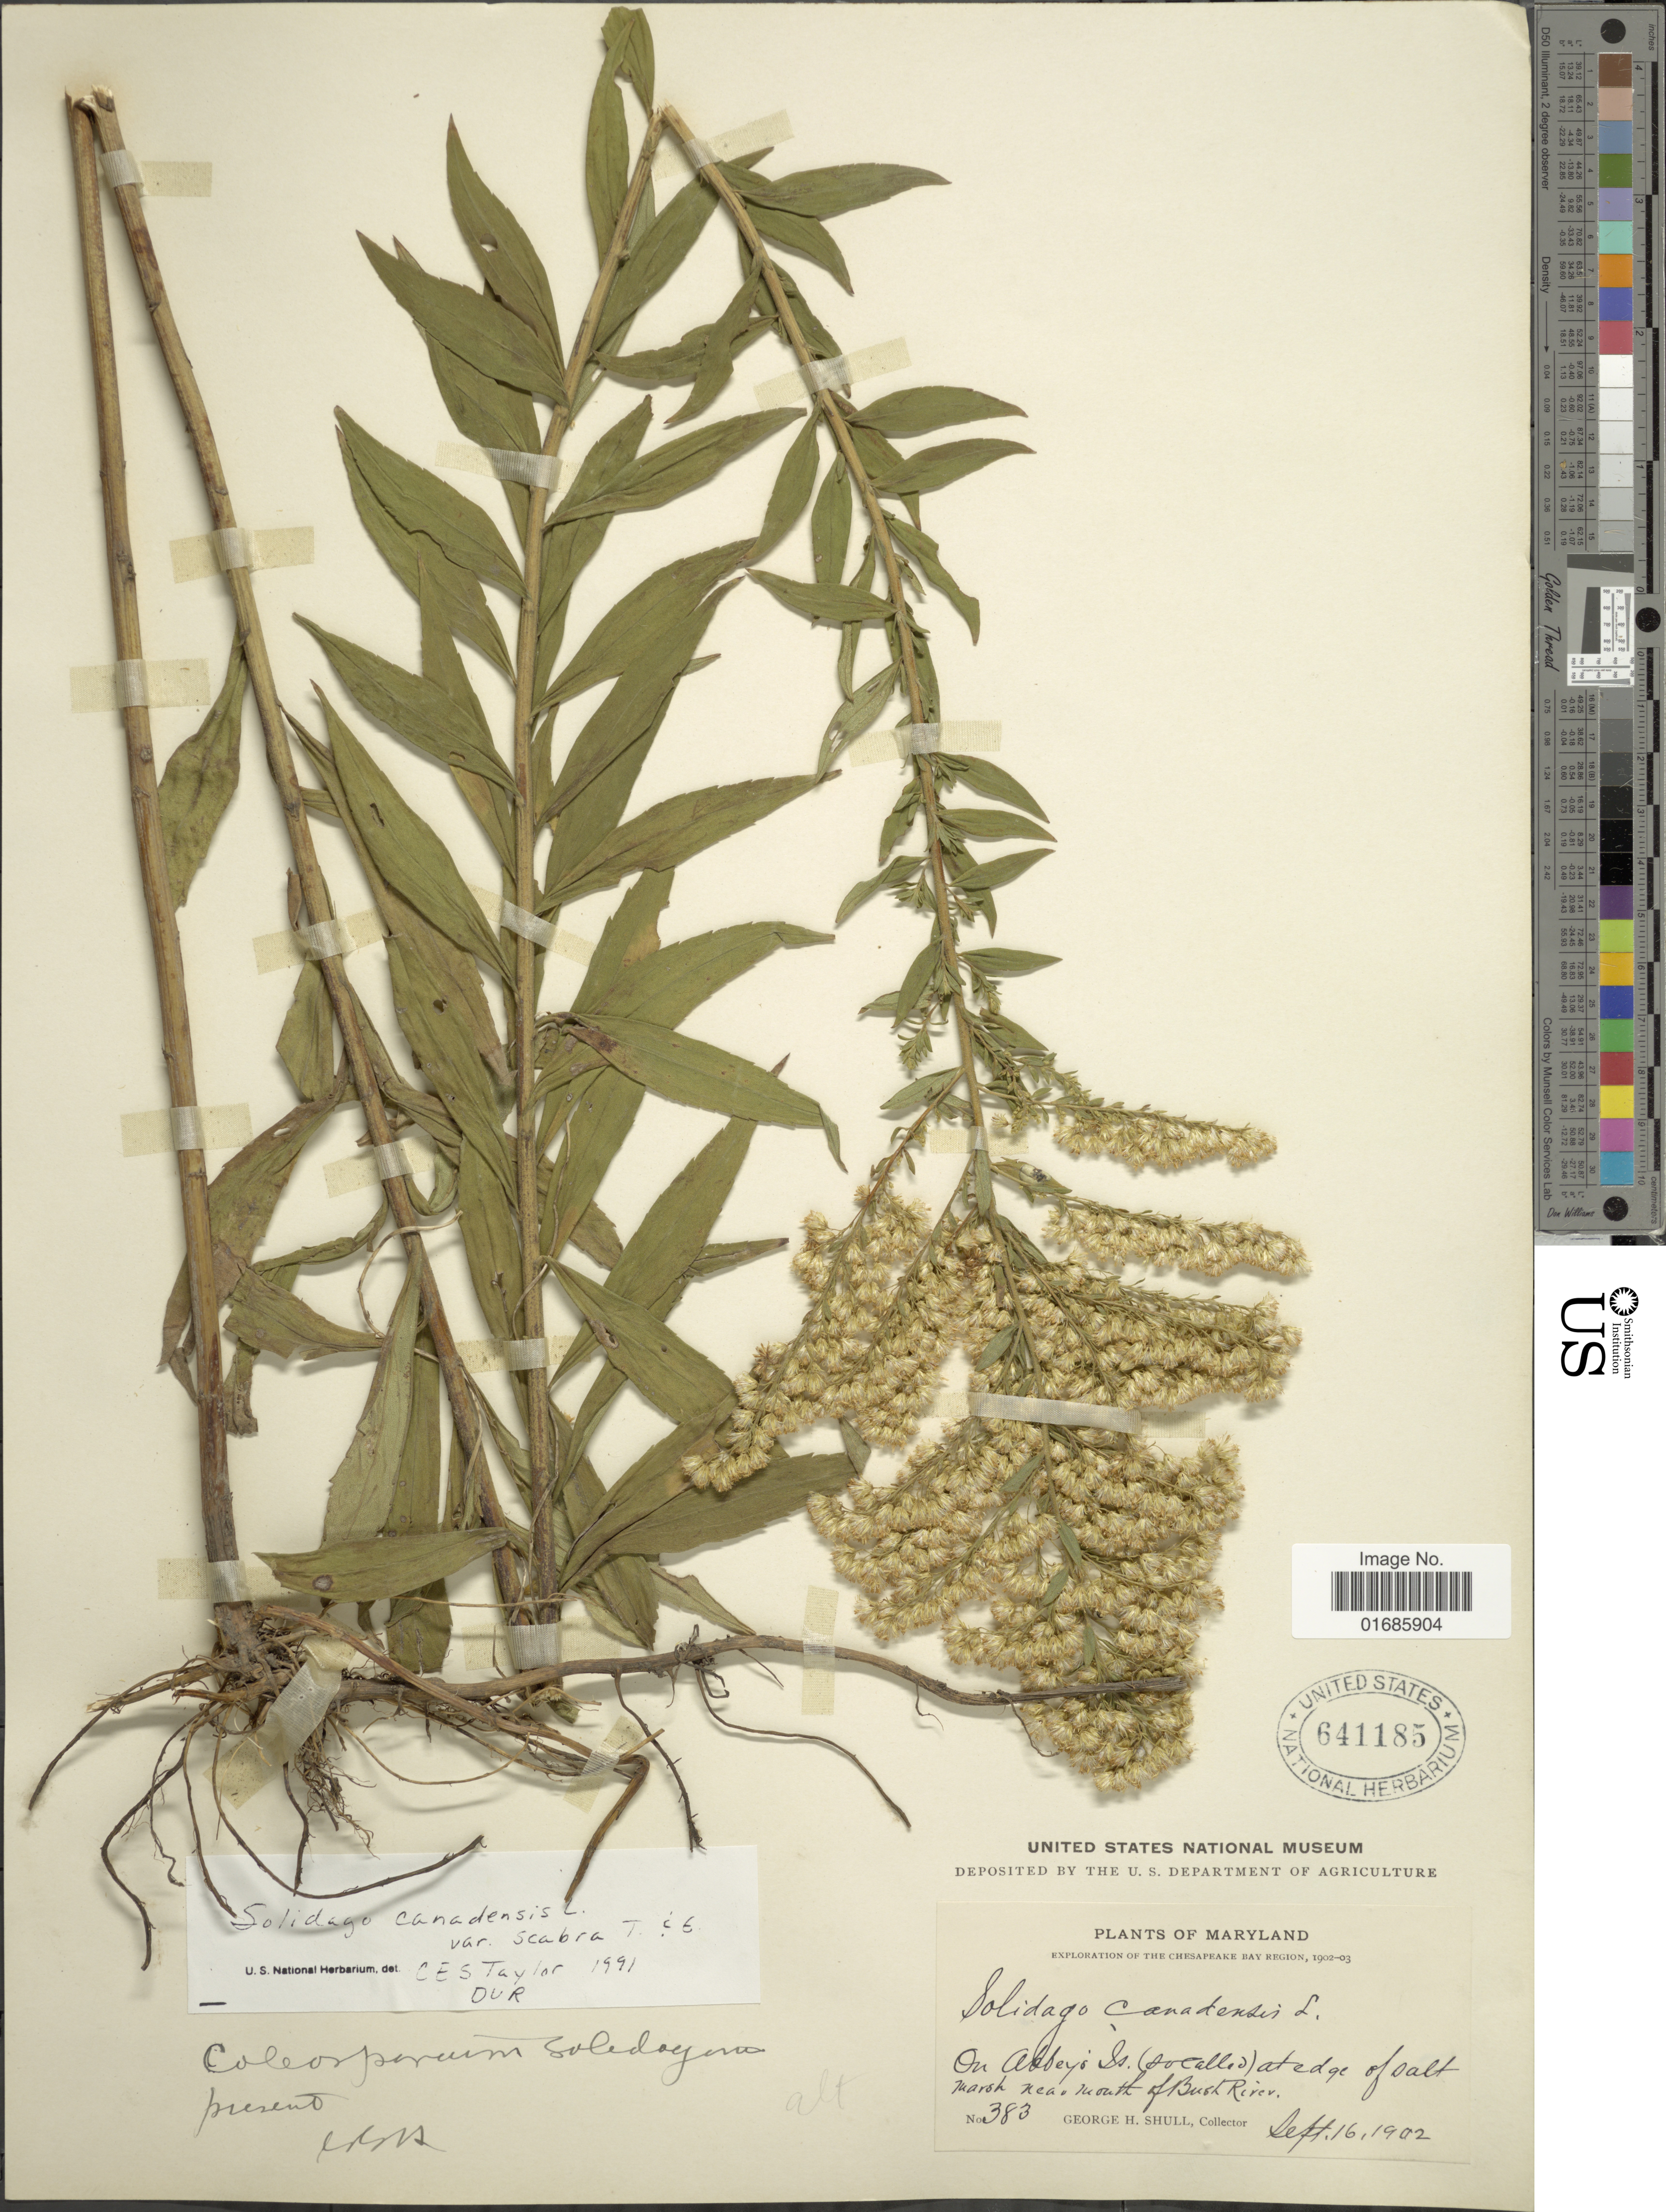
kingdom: Plantae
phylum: Tracheophyta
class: Magnoliopsida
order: Asterales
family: Asteraceae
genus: Solidago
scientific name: Solidago canadensis var. scabra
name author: (Muhl. ex Willd.) Torr. & A. Gray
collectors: G. H. Shull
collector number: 383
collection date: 1902-09-16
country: United States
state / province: Maryland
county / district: Harford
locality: Chesapeake Bay Region, on Abbey's Is. (so called), at edge of salt marsh near mouth of Bush River.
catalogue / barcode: US 641185